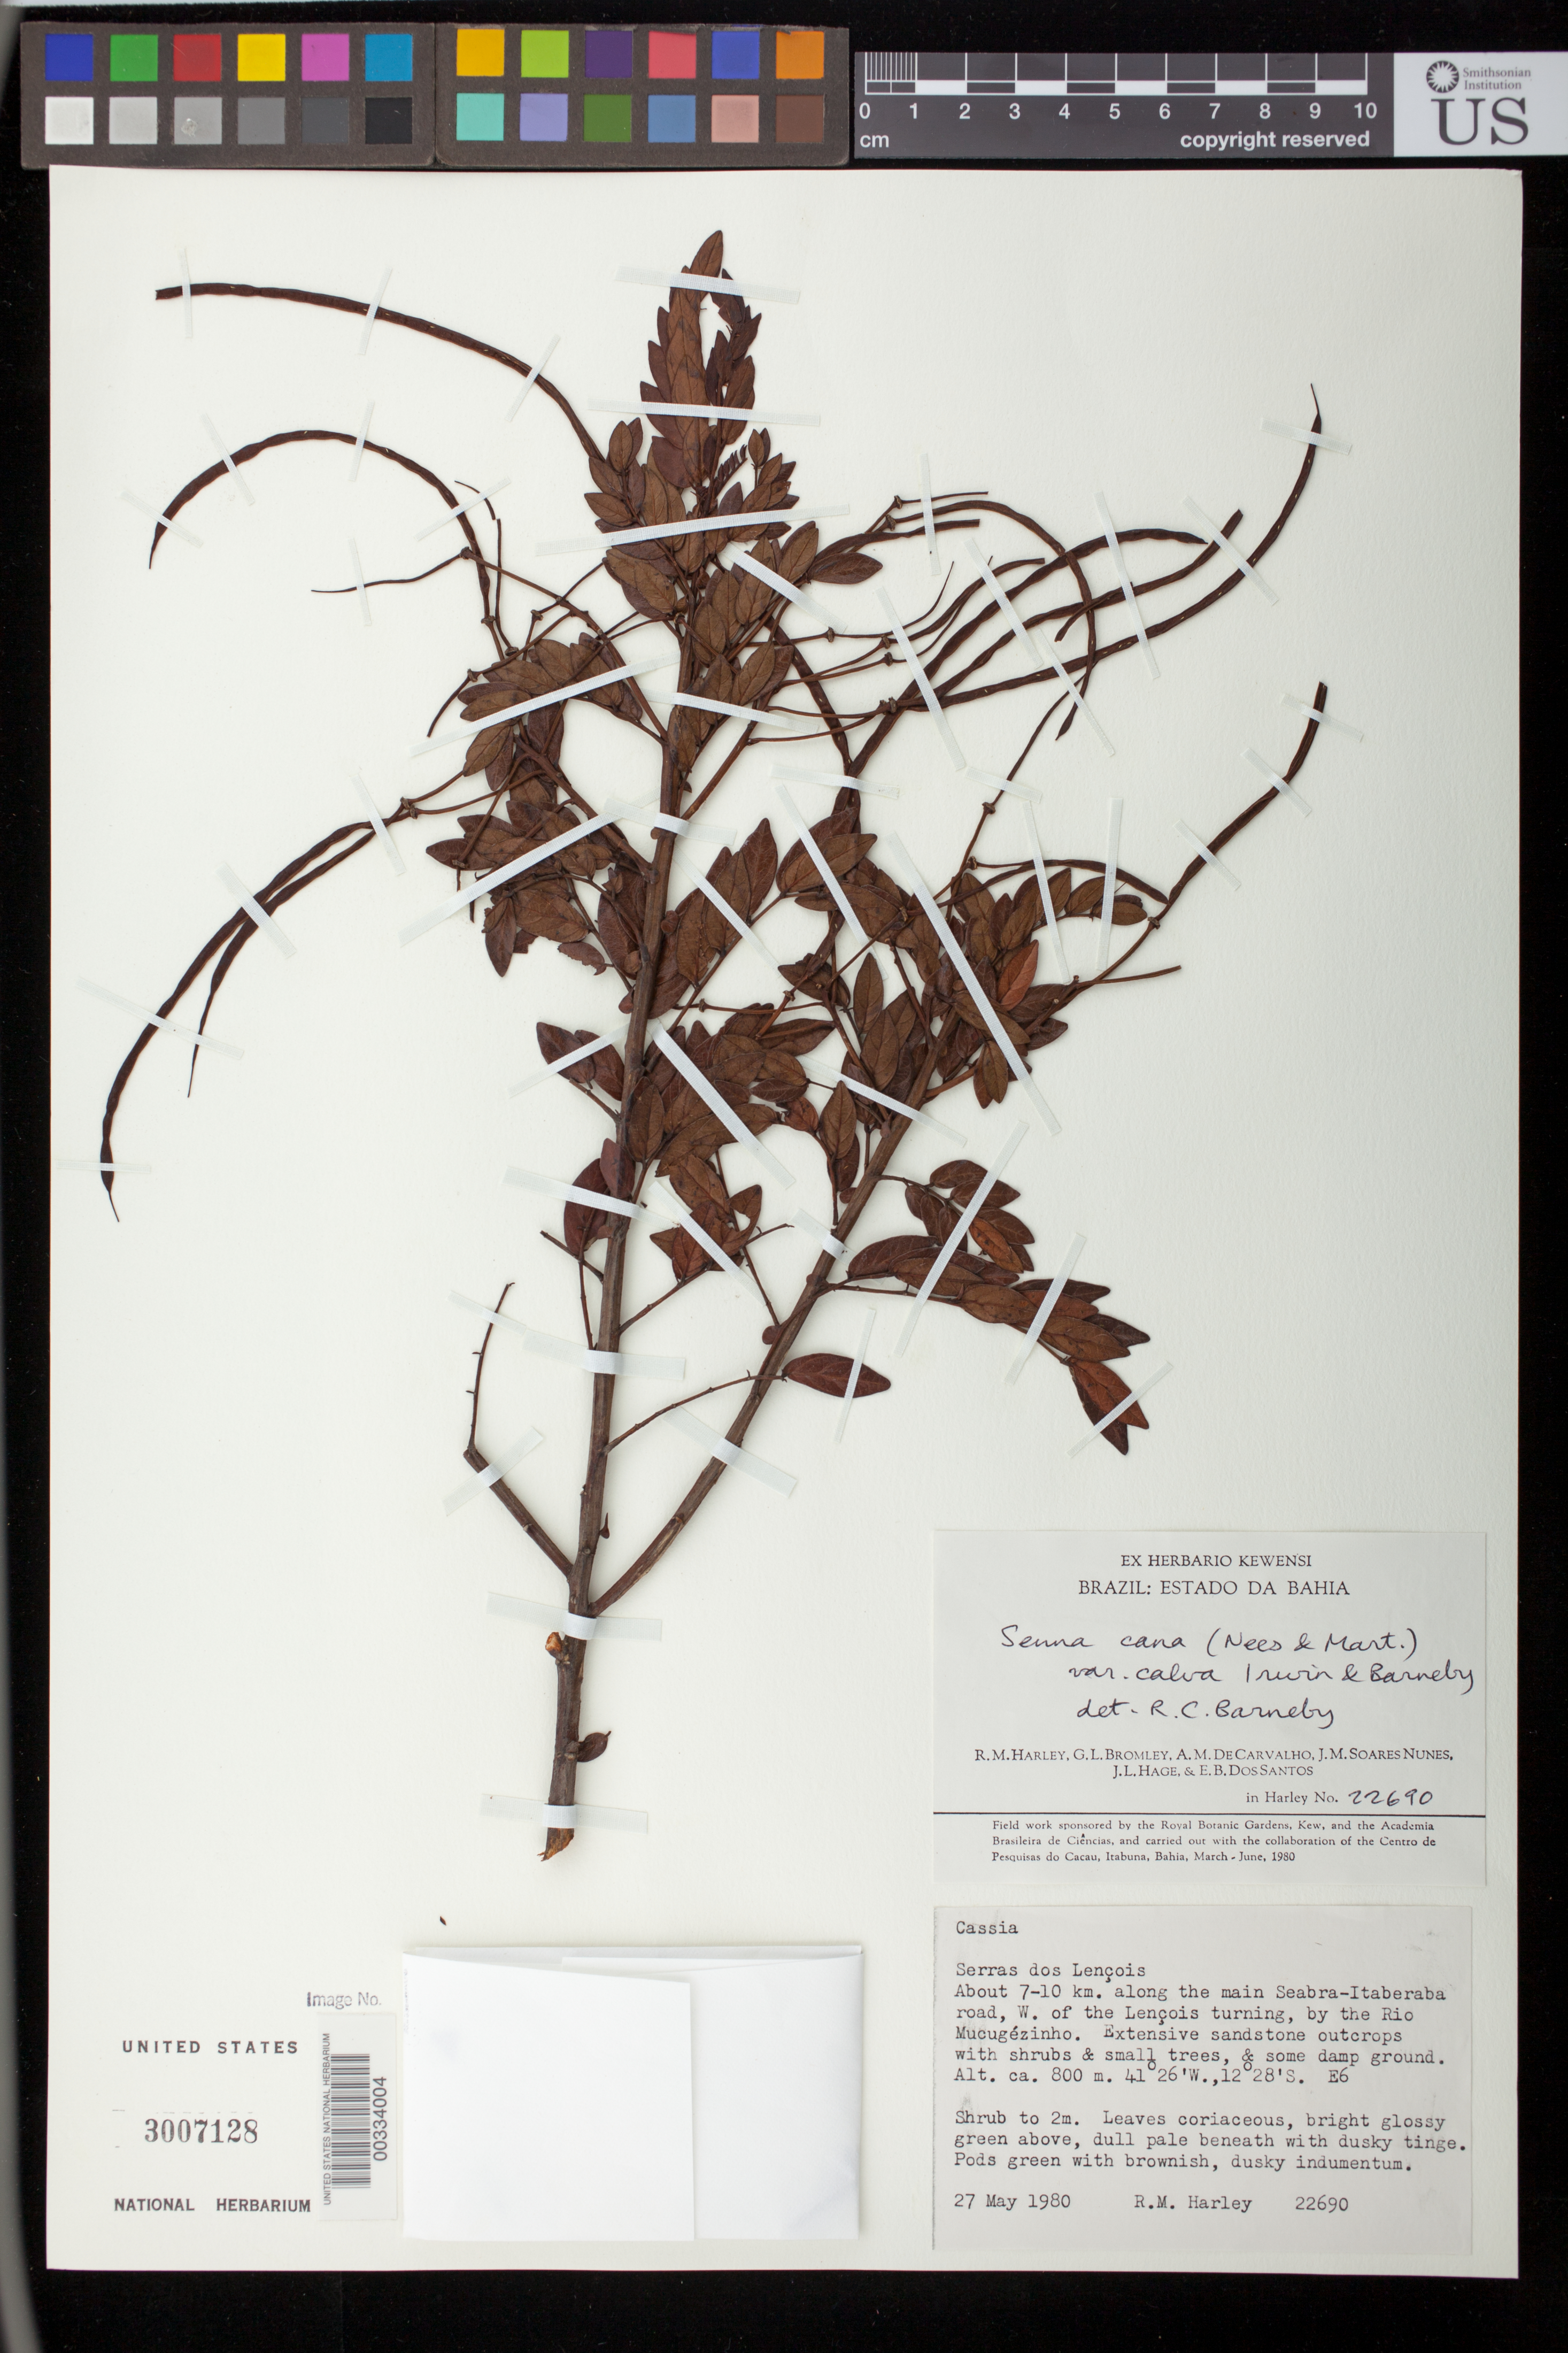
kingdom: Plantae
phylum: Tracheophyta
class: Magnoliopsida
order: Fabales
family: Fabaceae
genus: Senna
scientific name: Senna cana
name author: (Nees & Mart.) H.S. Irwin & Barneby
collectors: R. M. Harley, G. L. Bromley, A. M. Carvalho, J. Nunes, J. L. Hage & E. B. Santos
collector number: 22690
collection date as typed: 27 May 1980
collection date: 1980-05-27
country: Brazil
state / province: Bahia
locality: Serras dos lencois; ca 7-10 km along the main seabra-itaberaba road, w of lencois turning, by the rio mucugezinho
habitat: Sandstone outcrops and some damp ground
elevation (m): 800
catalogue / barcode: US 3007128